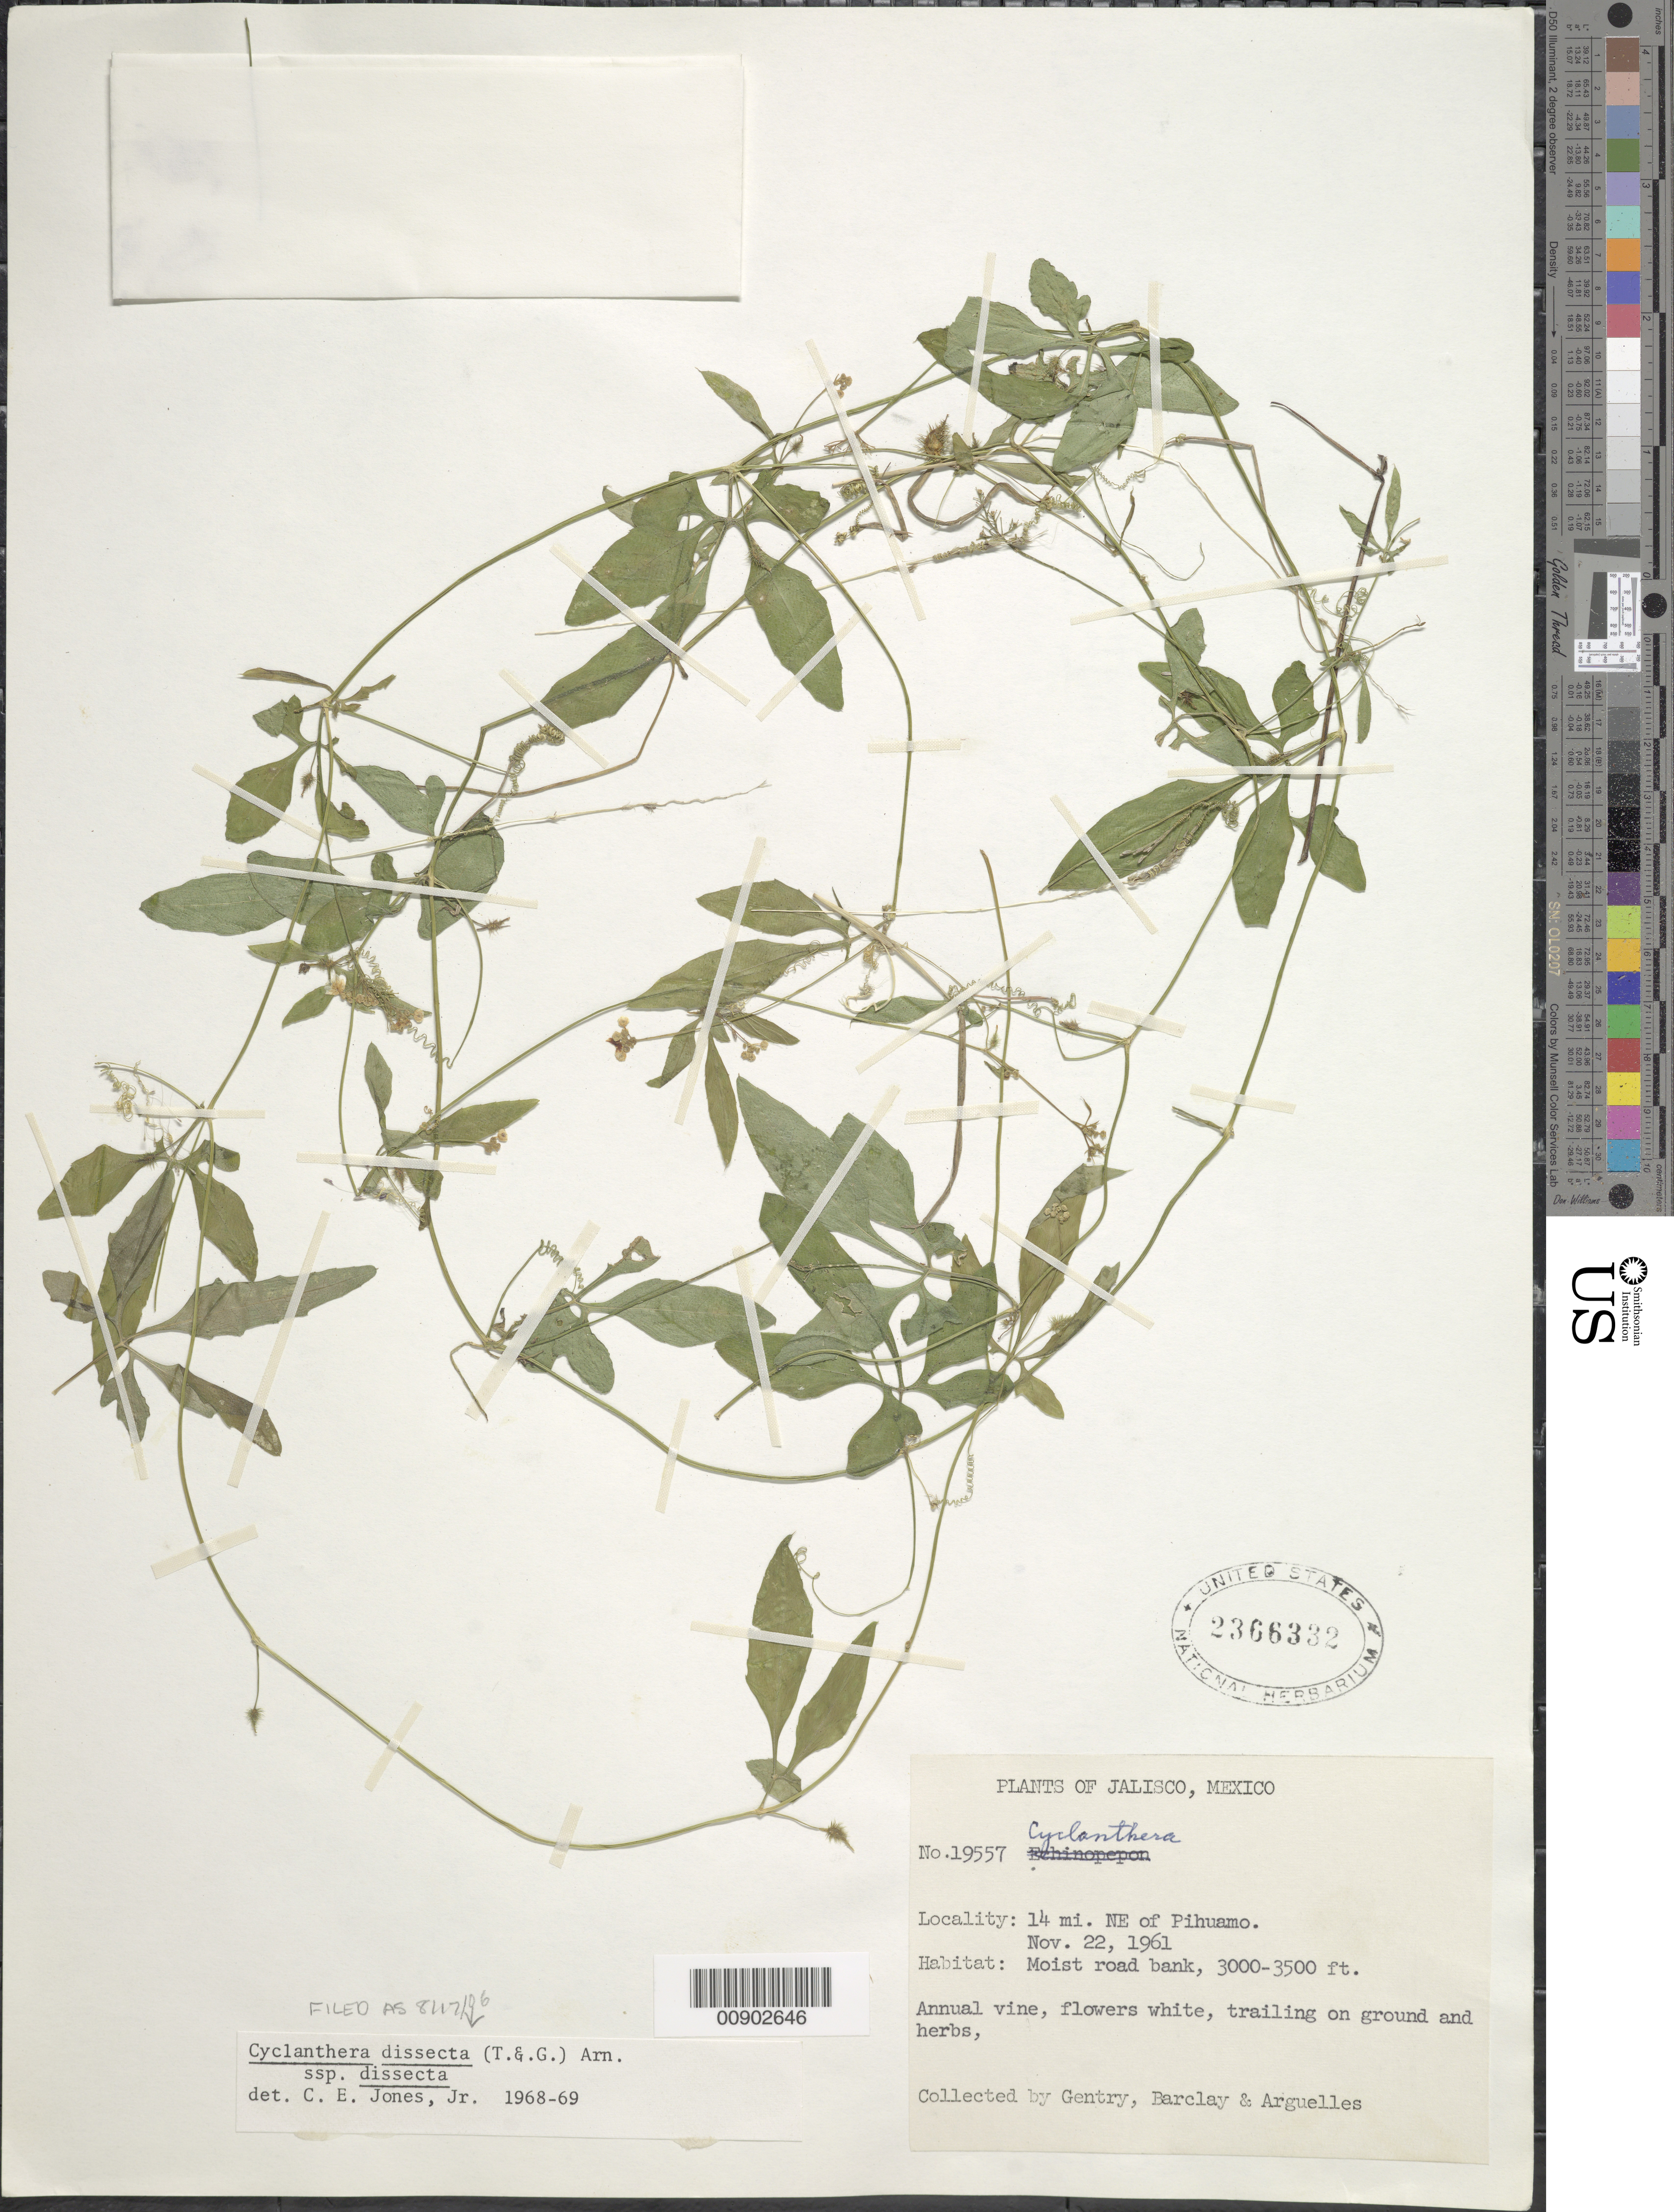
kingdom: Plantae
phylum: Tracheophyta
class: Magnoliopsida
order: Cucurbitales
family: Cucurbitaceae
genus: Cyclanthera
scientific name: Cyclanthera dissecta subsp. dissecta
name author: (Torr. & A. Gray) Arn.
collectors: Gentry, --, -- Barclay & Arguelles, --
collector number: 19557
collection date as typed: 22 Nov 1961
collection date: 1961-11-22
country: Mexico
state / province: Jalisco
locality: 14 mi. NE of Pihuamo, Jalisco.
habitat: Moist road bank. Trailing on ground and herbs.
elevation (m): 914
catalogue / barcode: US 2366332